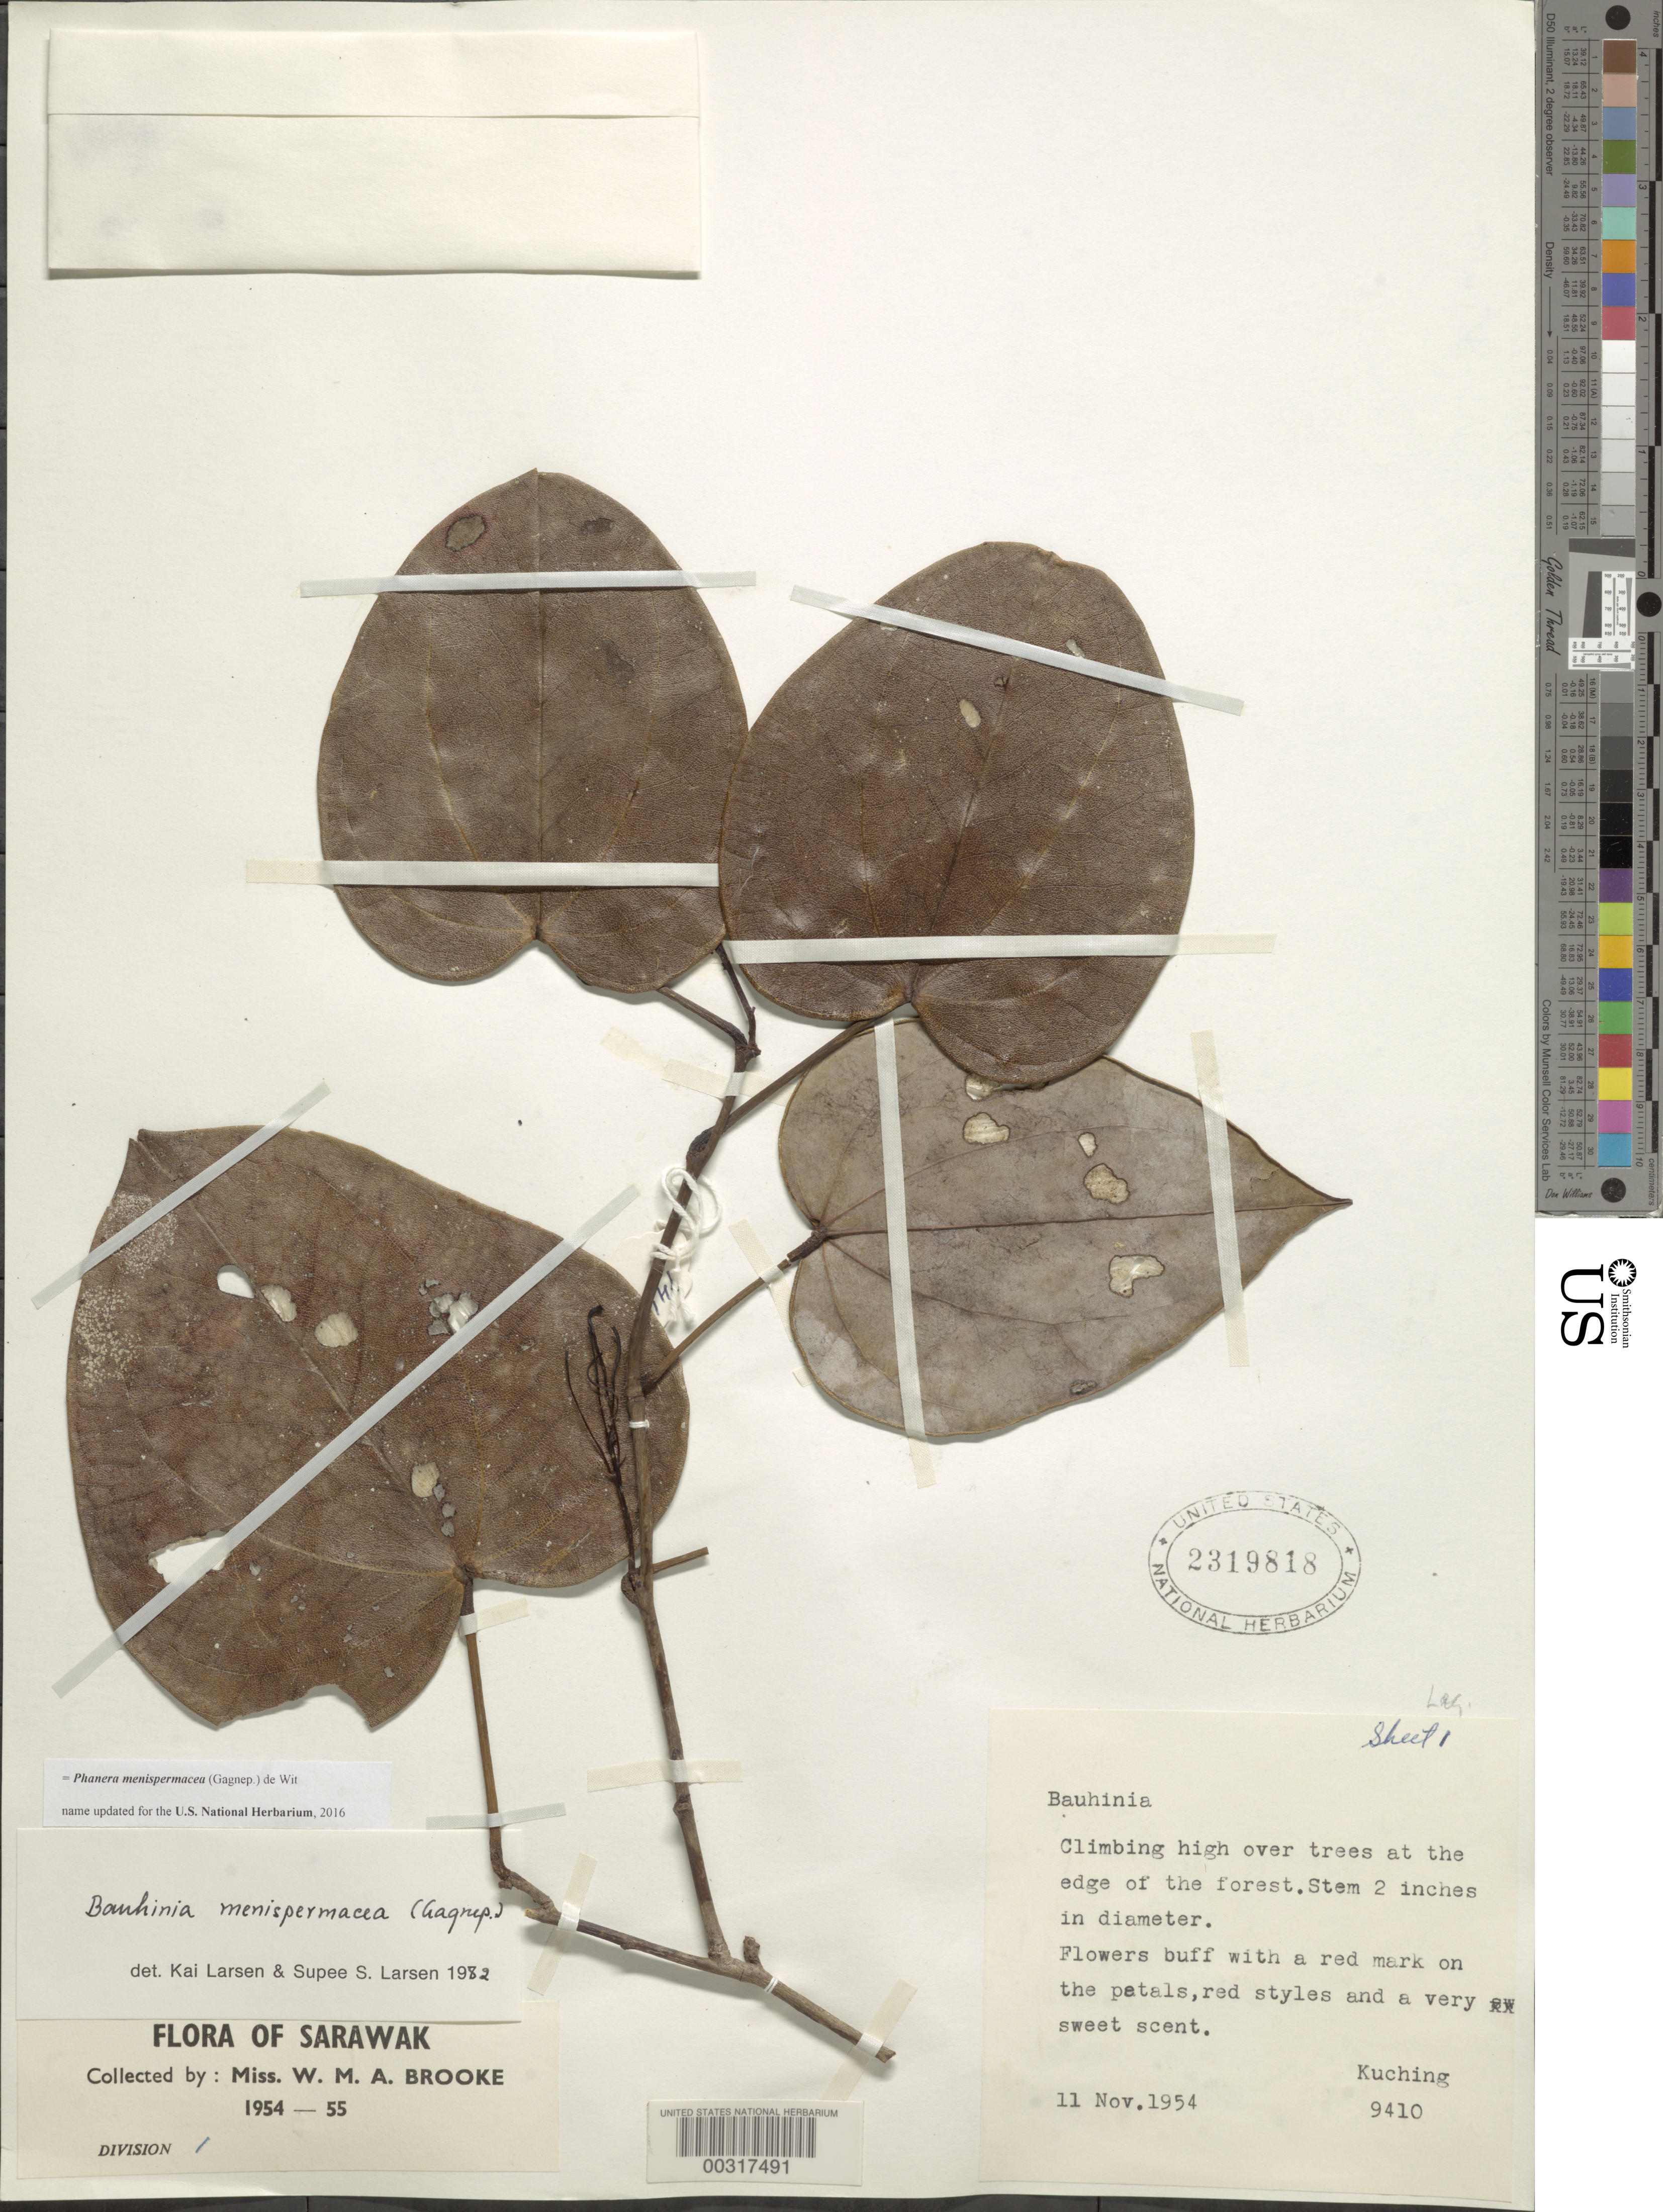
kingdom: Plantae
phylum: Tracheophyta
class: Magnoliopsida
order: Fabales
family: Fabaceae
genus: Phanera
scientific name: Phanera menispermacea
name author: (Gagnep.) de Wit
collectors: W. Brooke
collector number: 9410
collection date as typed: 11 Nov 1954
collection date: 1954-11-11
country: Malaysia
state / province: Sarawak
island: Borneo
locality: Kuching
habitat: Edge of forest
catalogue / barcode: US 2319818